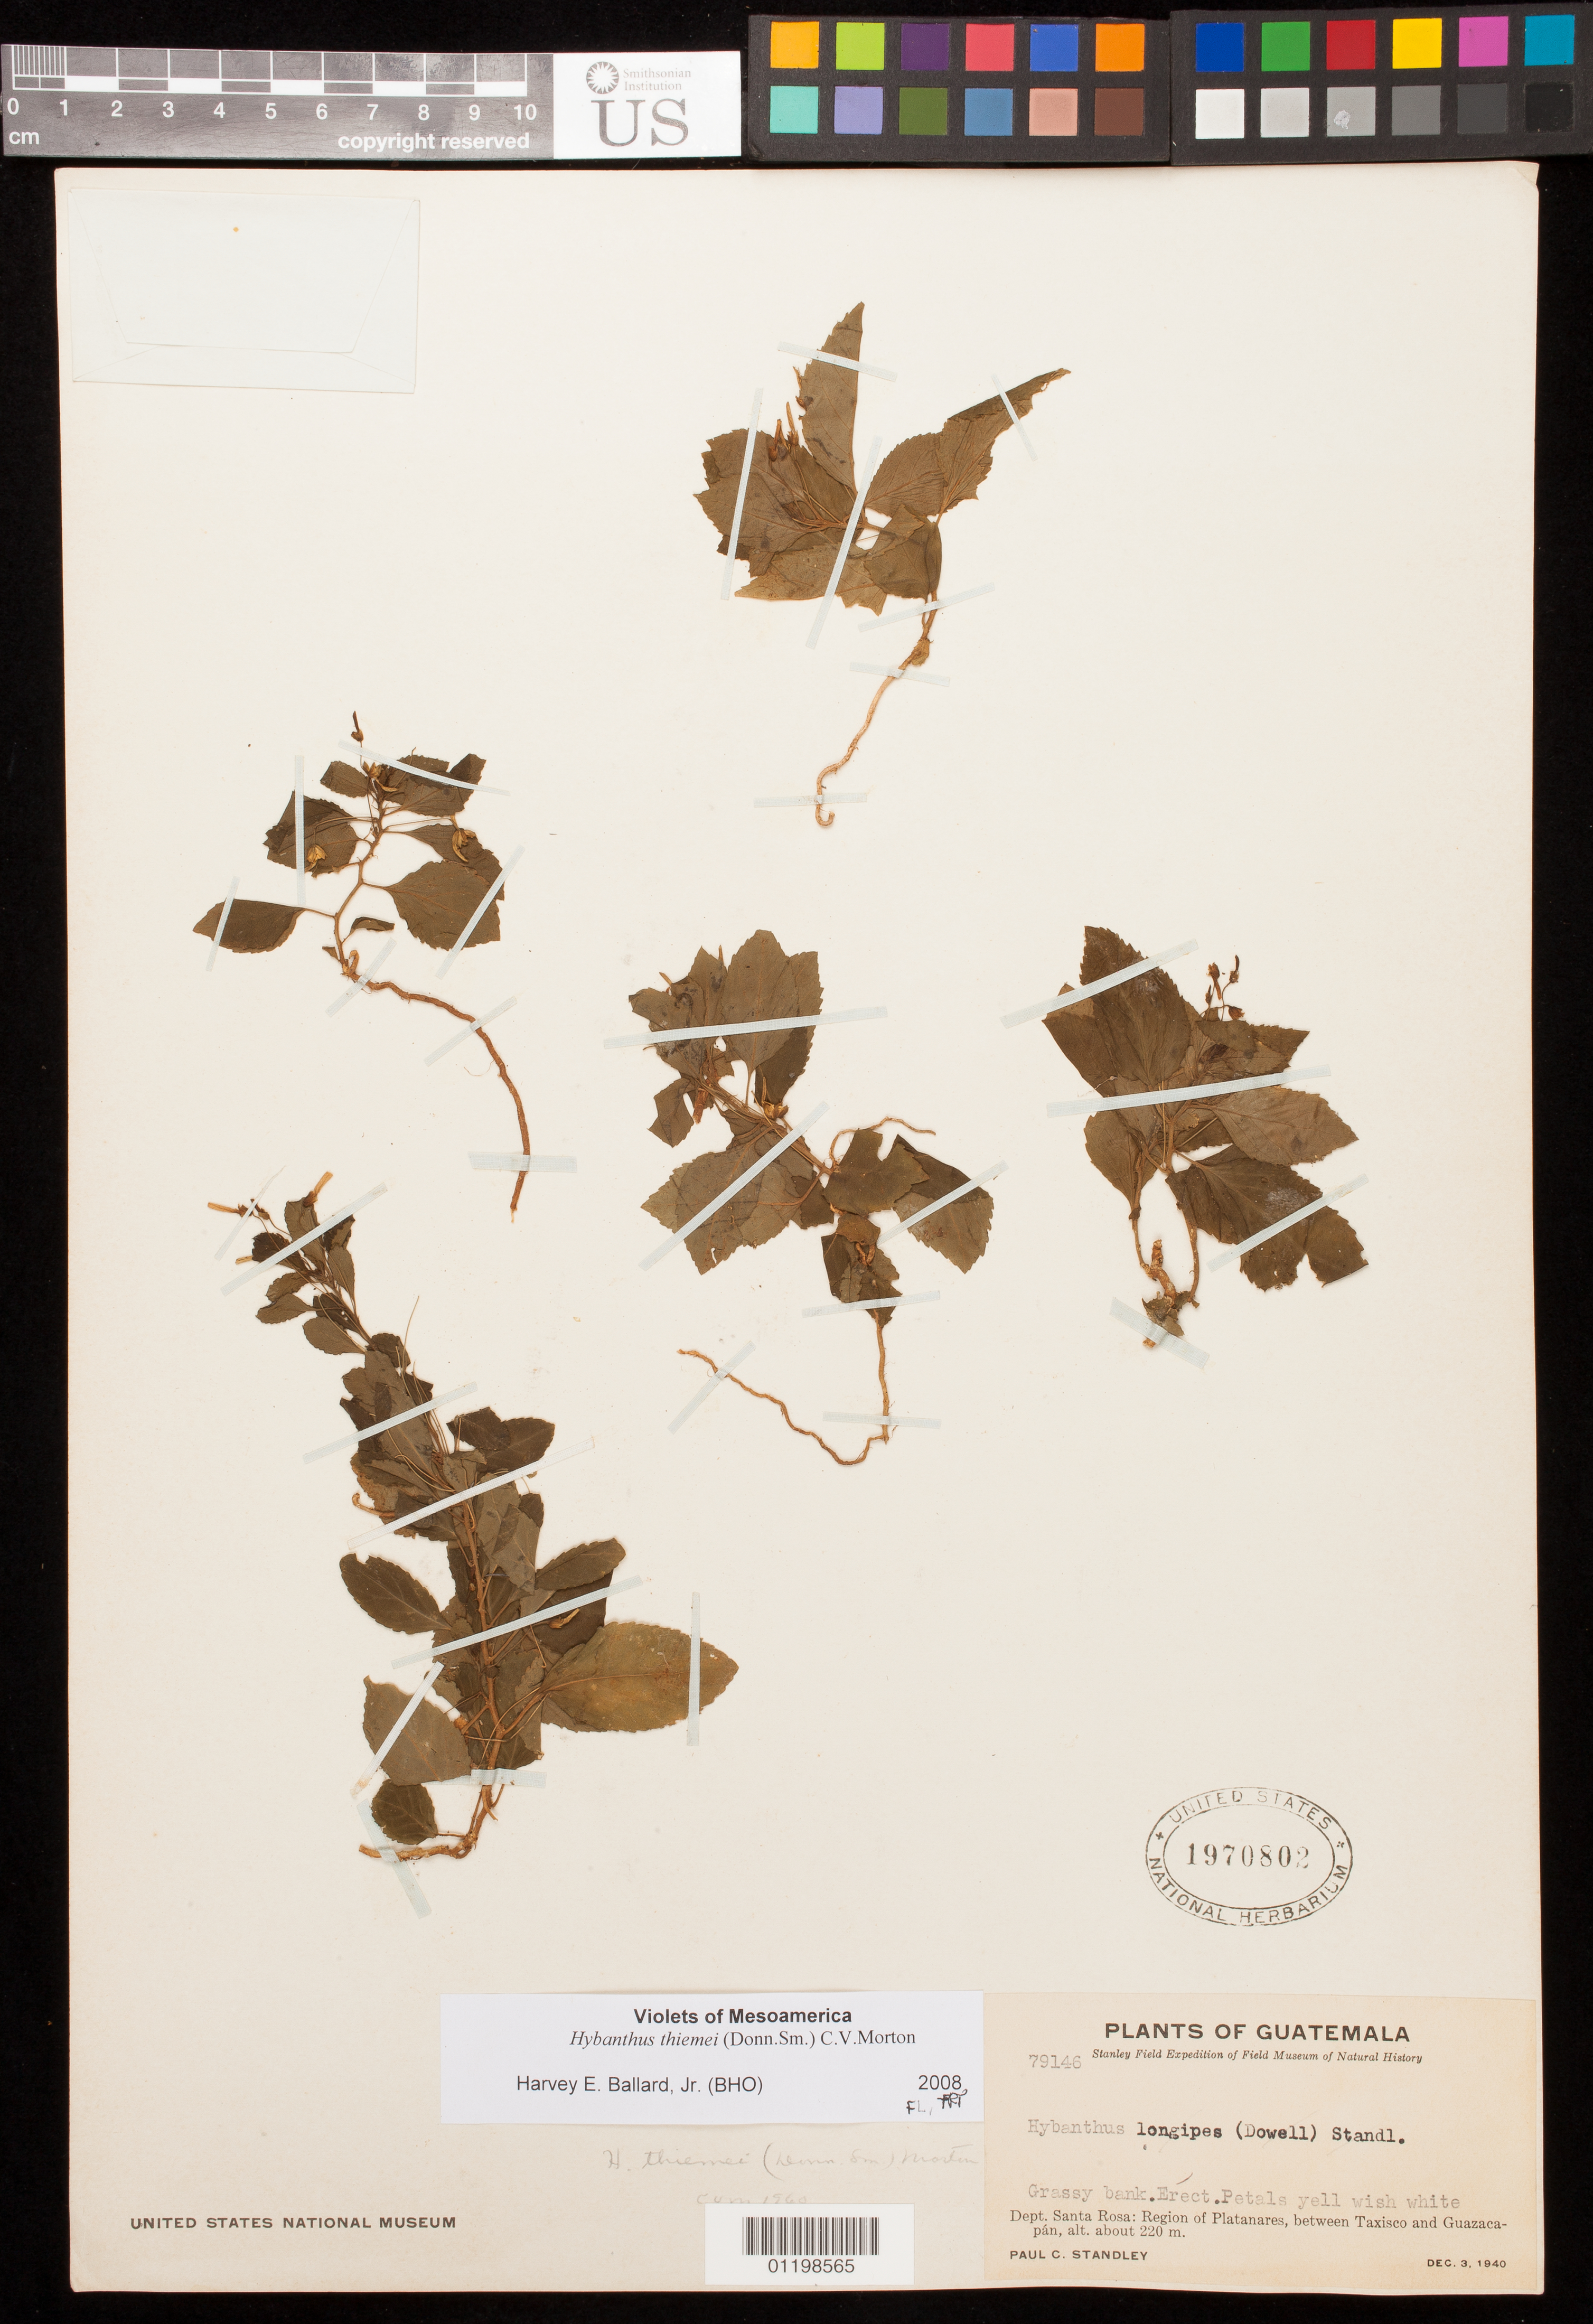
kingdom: Plantae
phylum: Tracheophyta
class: Magnoliopsida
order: Malpighiales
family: Violaceae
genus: Hybanthus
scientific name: Hybanthus thiemei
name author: (Donn. Sm.) C.V. Morton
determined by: Ballard, Harvey E.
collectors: P. C. Standley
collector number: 79146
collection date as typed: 03 Dec 1940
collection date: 1940-12-03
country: Guatemala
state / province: Santa Rosa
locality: between Taxisco and Guazacapán, Region of Platanares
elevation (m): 220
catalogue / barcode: US 1970802